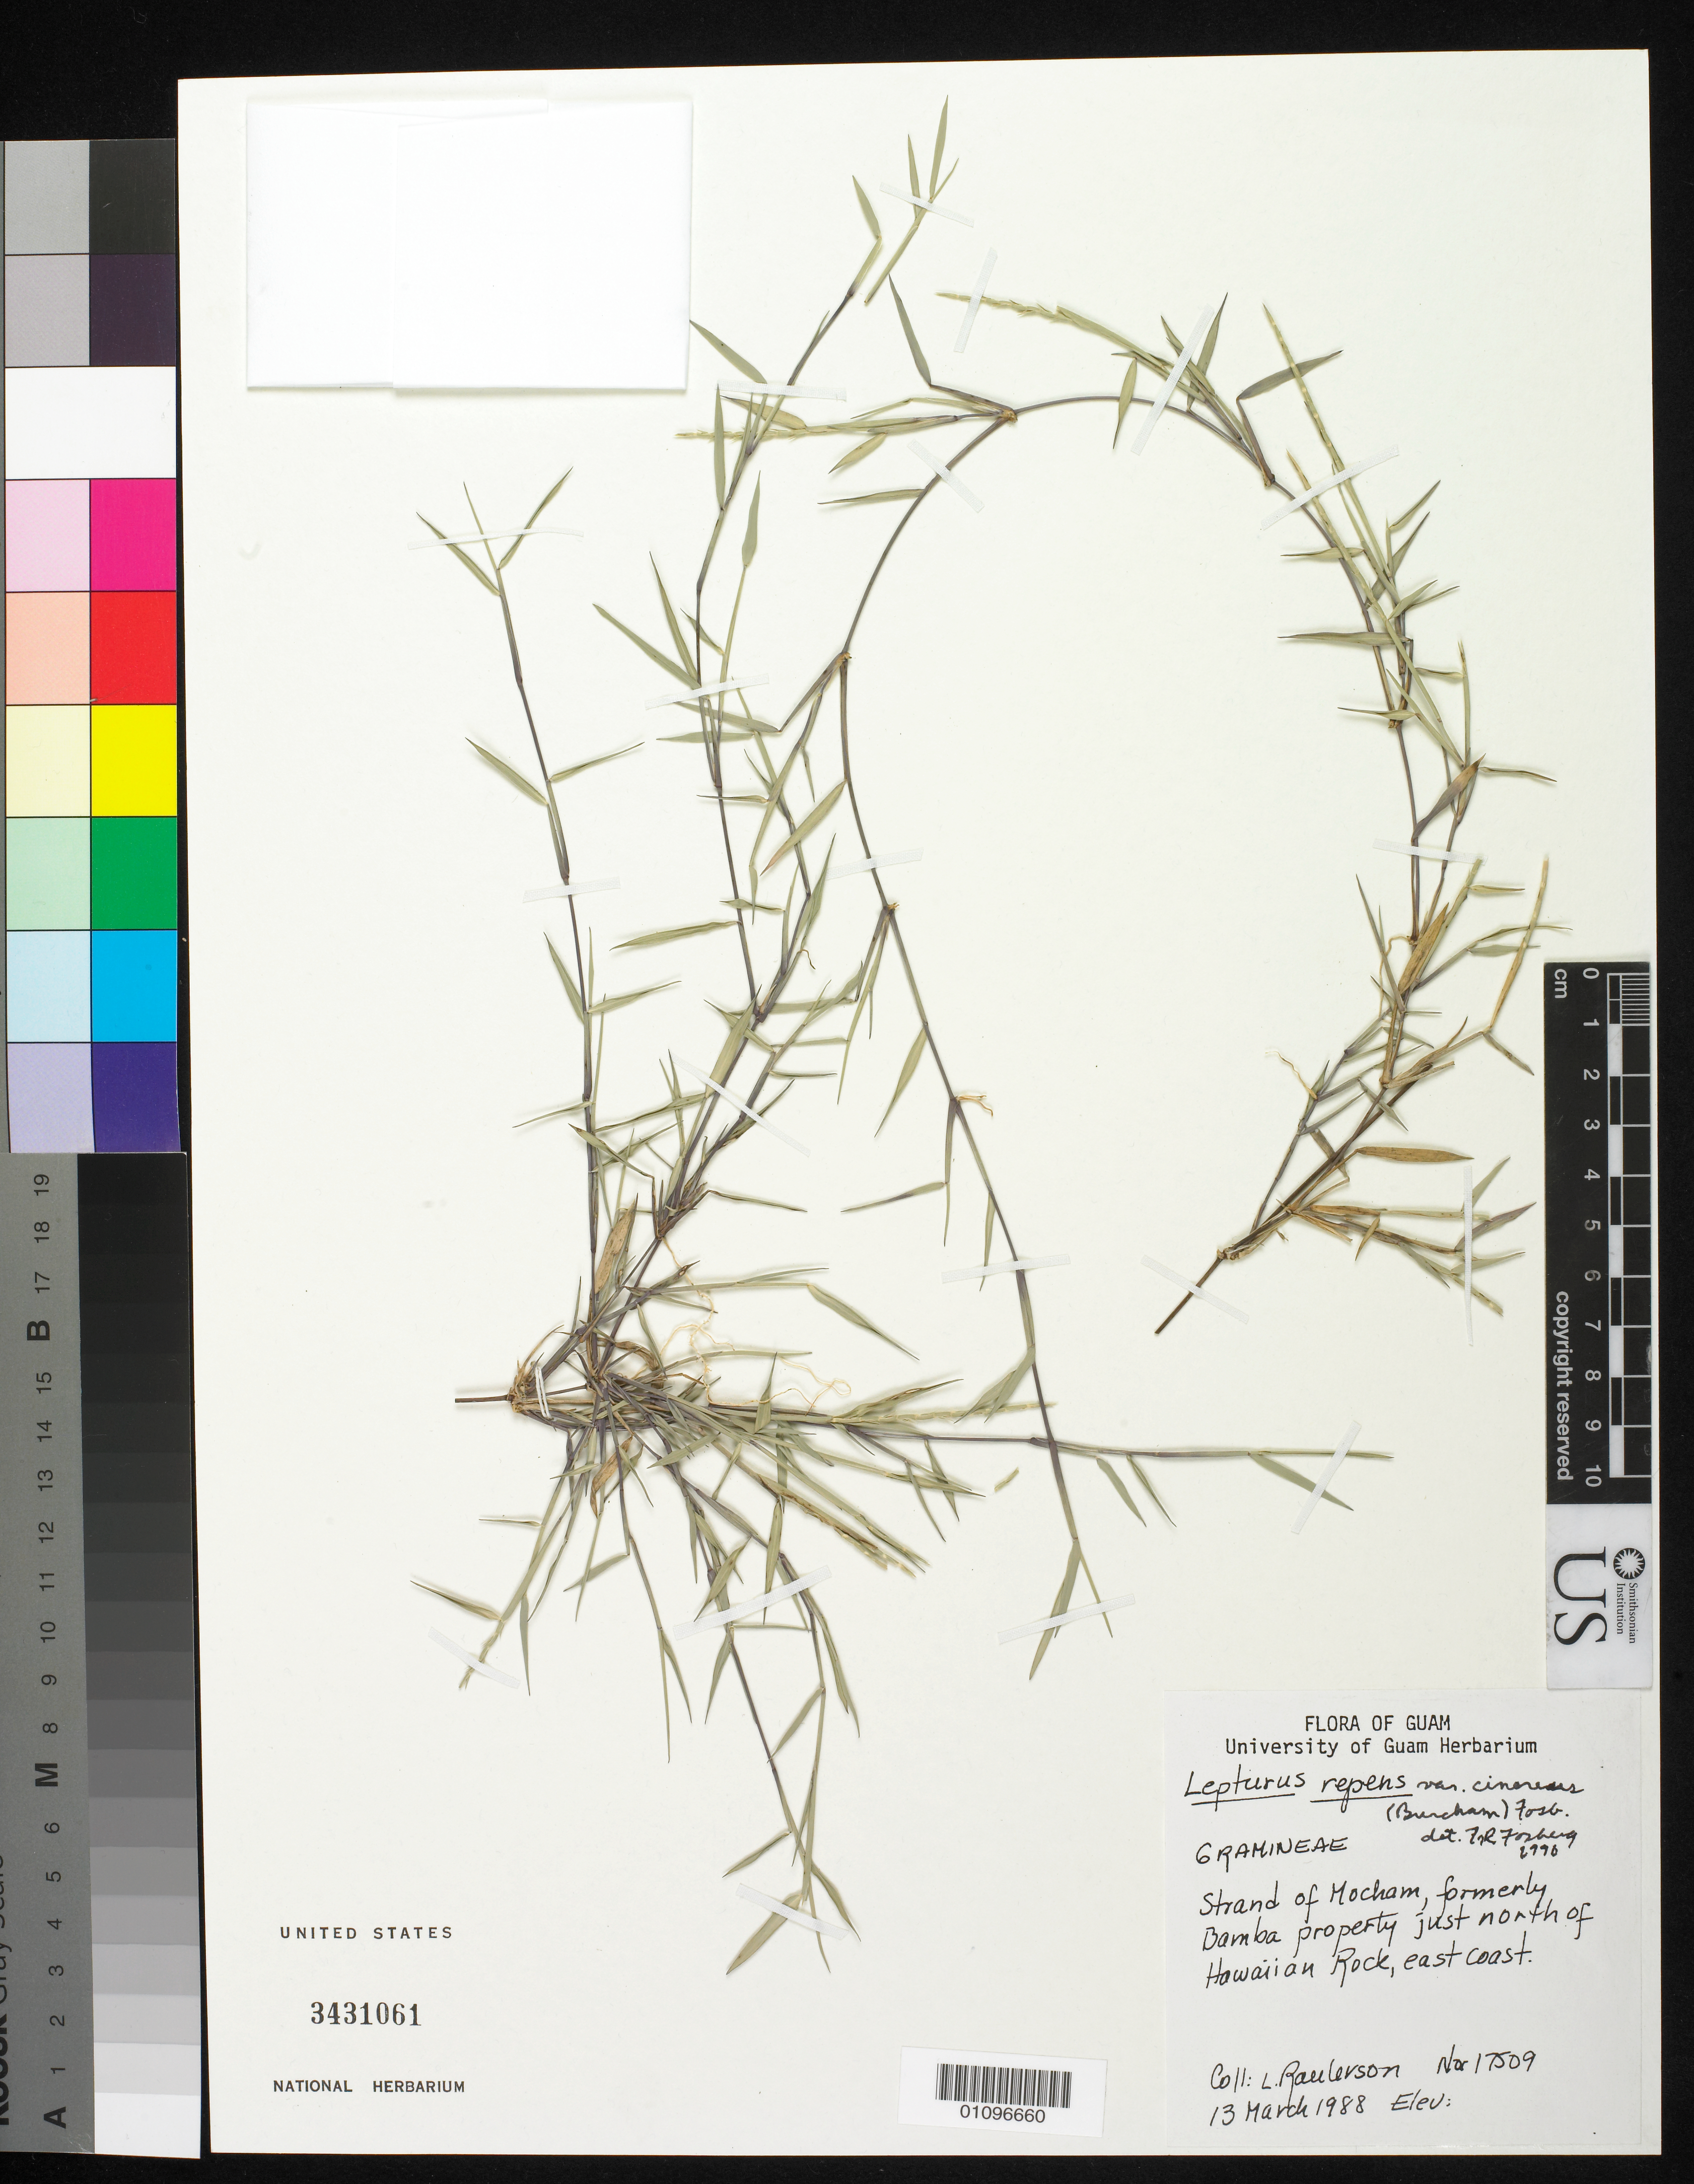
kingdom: Plantae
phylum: Tracheophyta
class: Liliopsida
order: Poales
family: Poaceae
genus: Lepturus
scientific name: Lepturus repens var. cinereus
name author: (Burcham) Fosberg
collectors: L. Raulerson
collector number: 17509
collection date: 1988-03-13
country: Guam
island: Guam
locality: Just N of Hawaiian Rock, east coast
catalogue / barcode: US 3431061